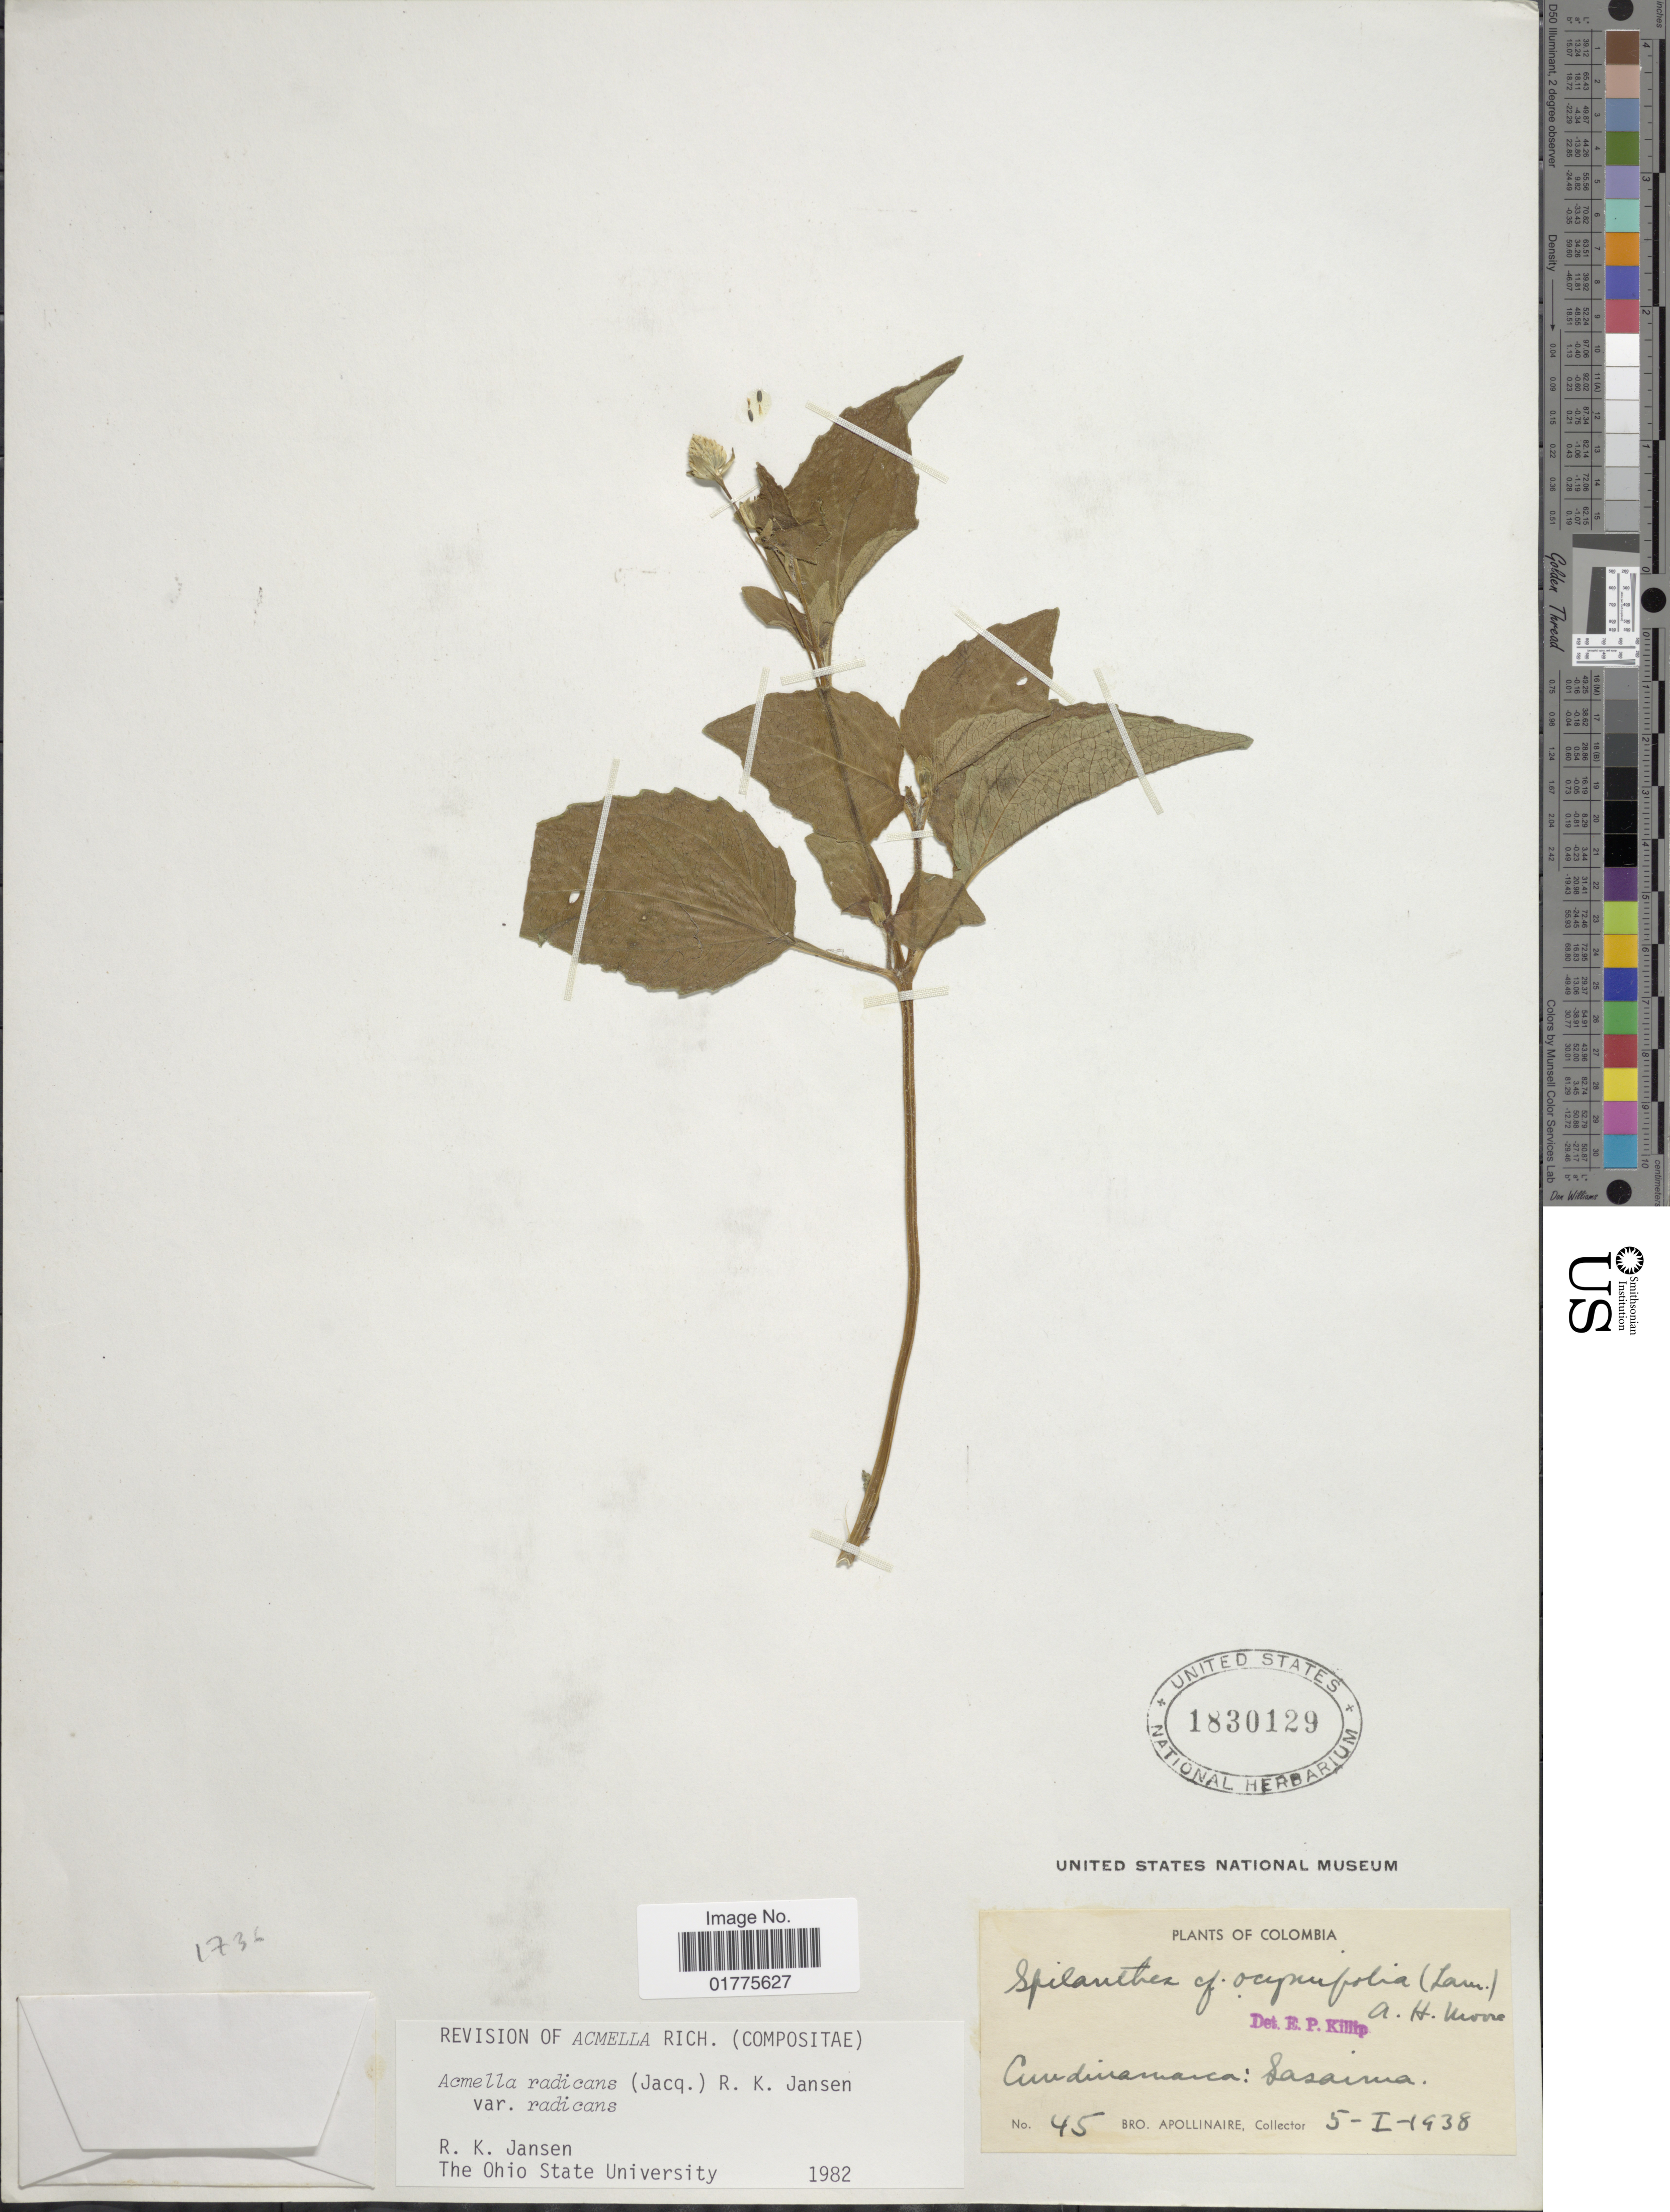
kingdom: Plantae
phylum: Tracheophyta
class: Magnoliopsida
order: Asterales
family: Asteraceae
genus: Acmella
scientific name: Acmella radicans var. radicans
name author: (Jacq.) R.K. Jansen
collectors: Bro. Apollinaire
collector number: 45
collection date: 1938-01-05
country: Colombia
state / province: Cundinamarca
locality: Sasaima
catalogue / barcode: US 1830129